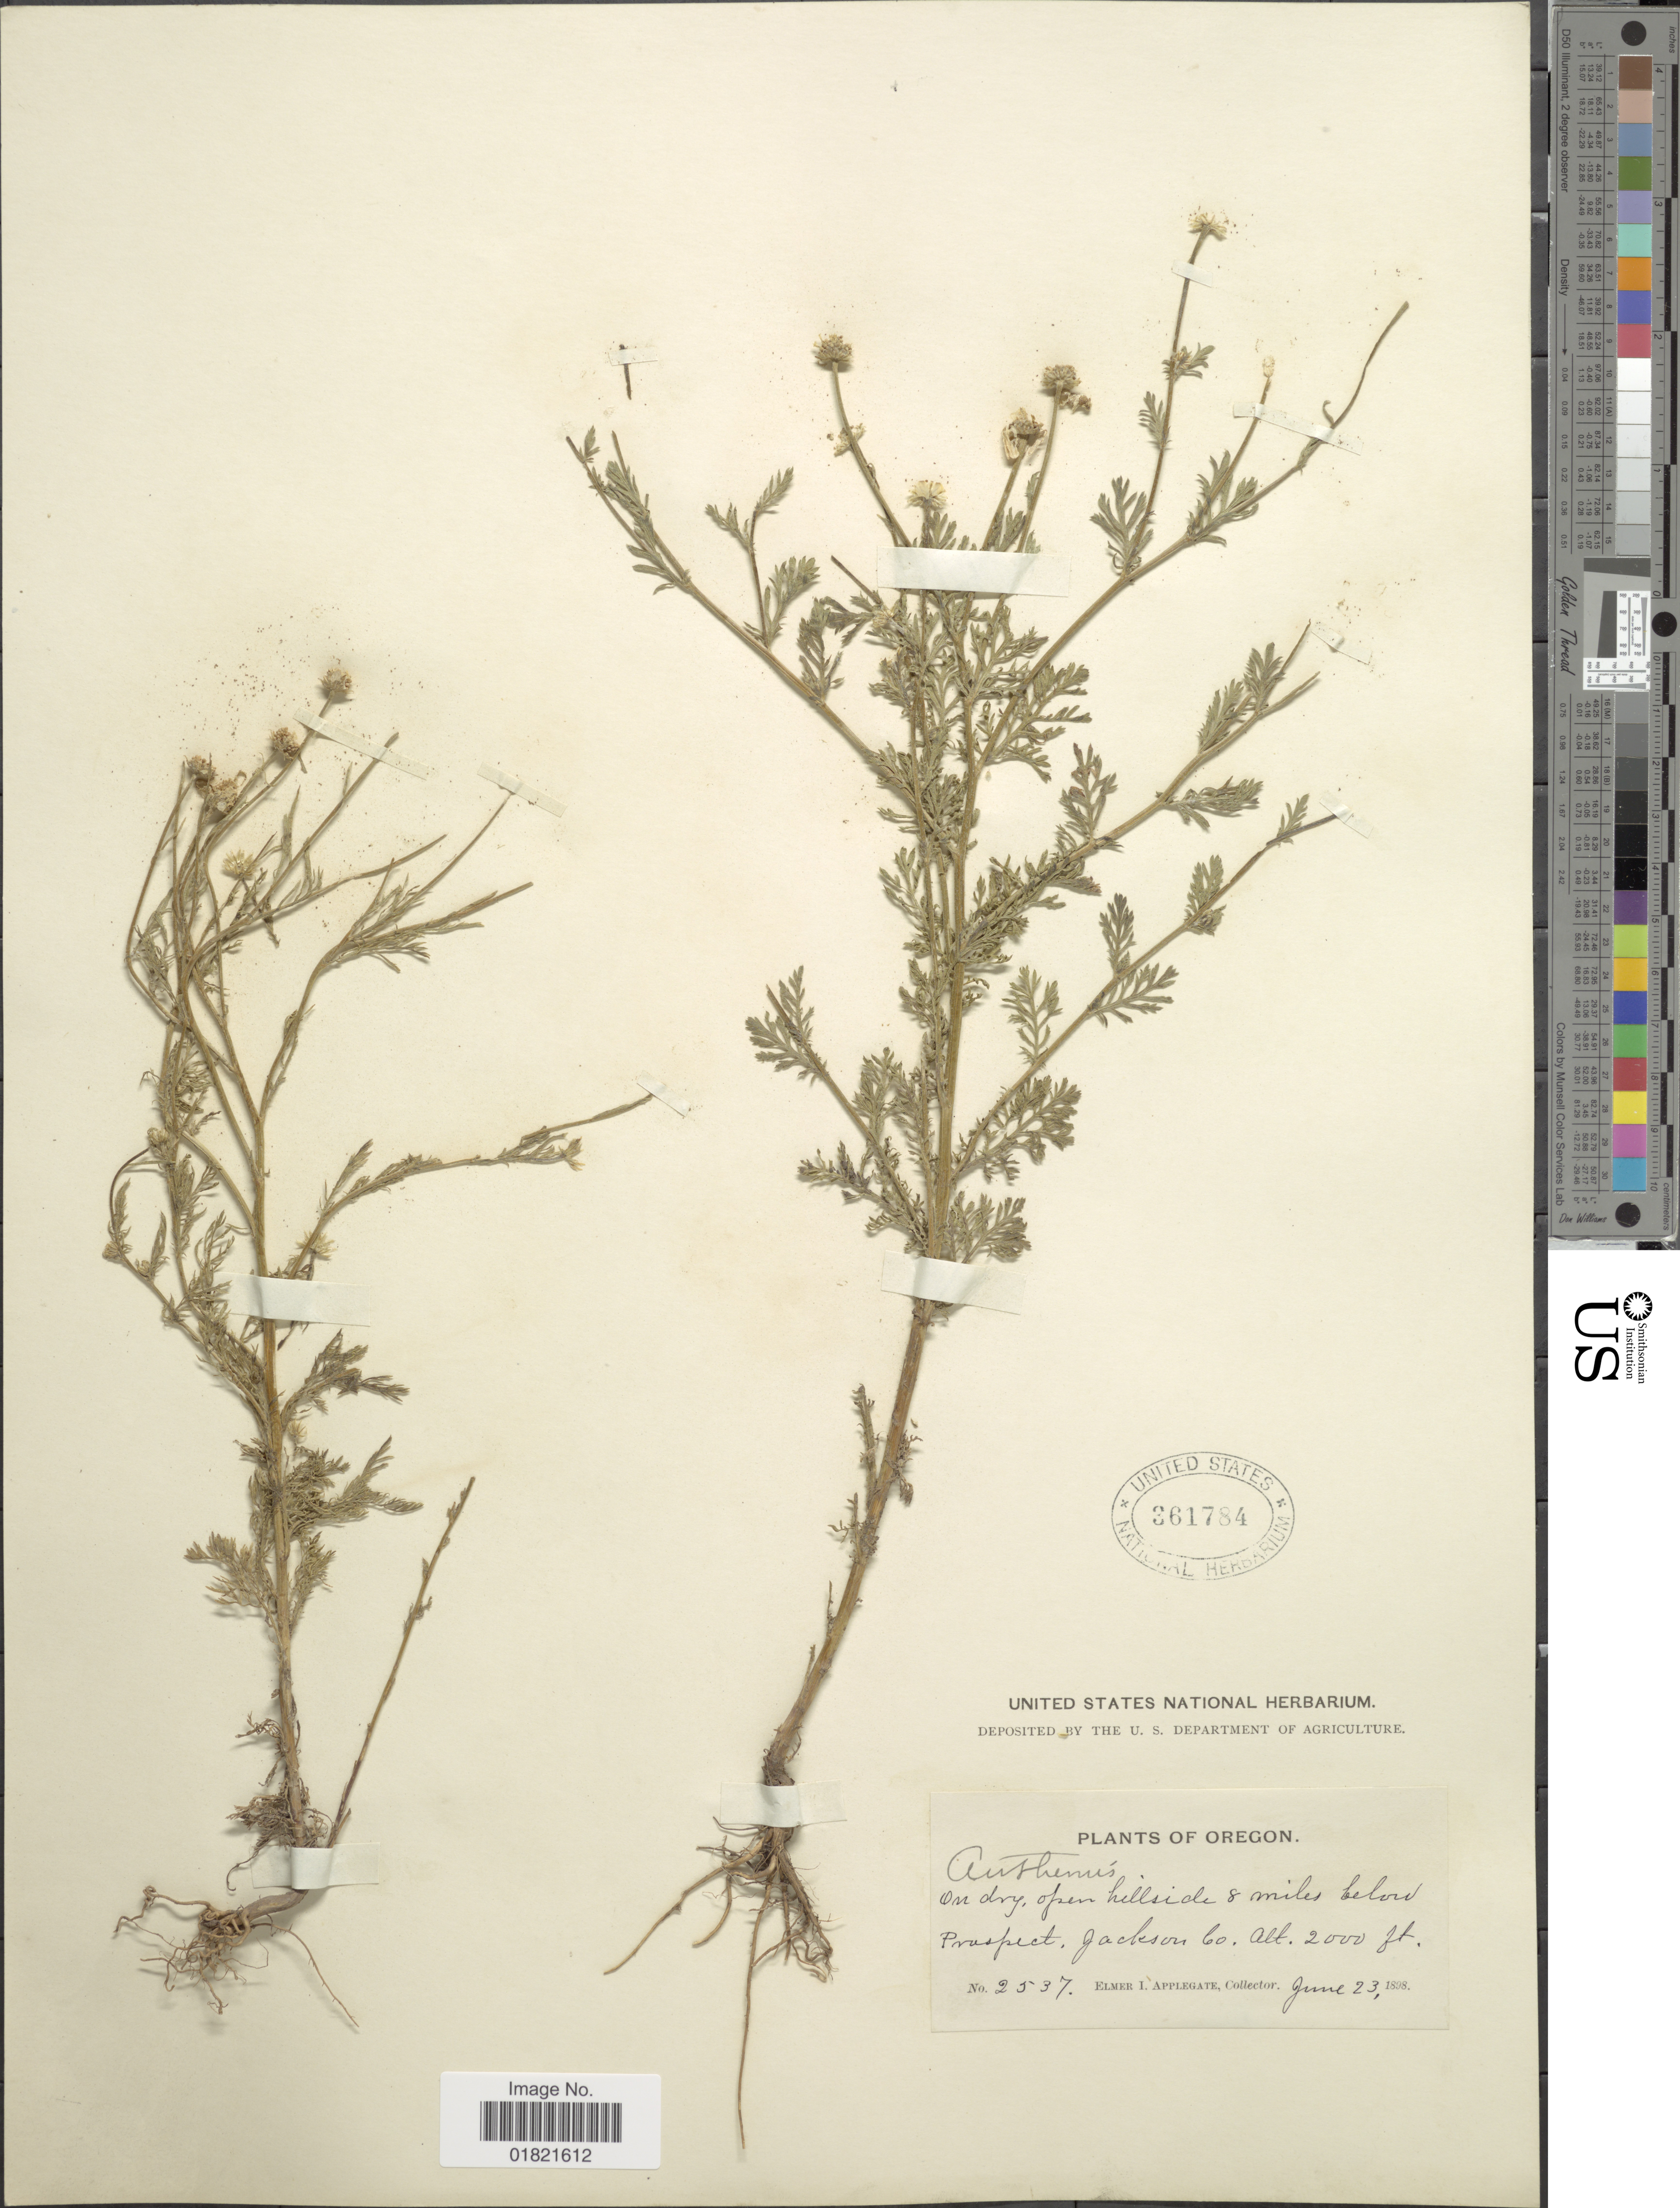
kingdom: Plantae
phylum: Tracheophyta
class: Magnoliopsida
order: Asterales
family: Asteraceae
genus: Anthemis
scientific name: Anthemis cotula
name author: L.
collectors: E. I. Applegate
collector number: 2537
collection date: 1898-06-23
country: United States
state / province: Oregon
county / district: Jackson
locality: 8 miles below prospect, Jackson Co.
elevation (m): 610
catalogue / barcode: US 361784